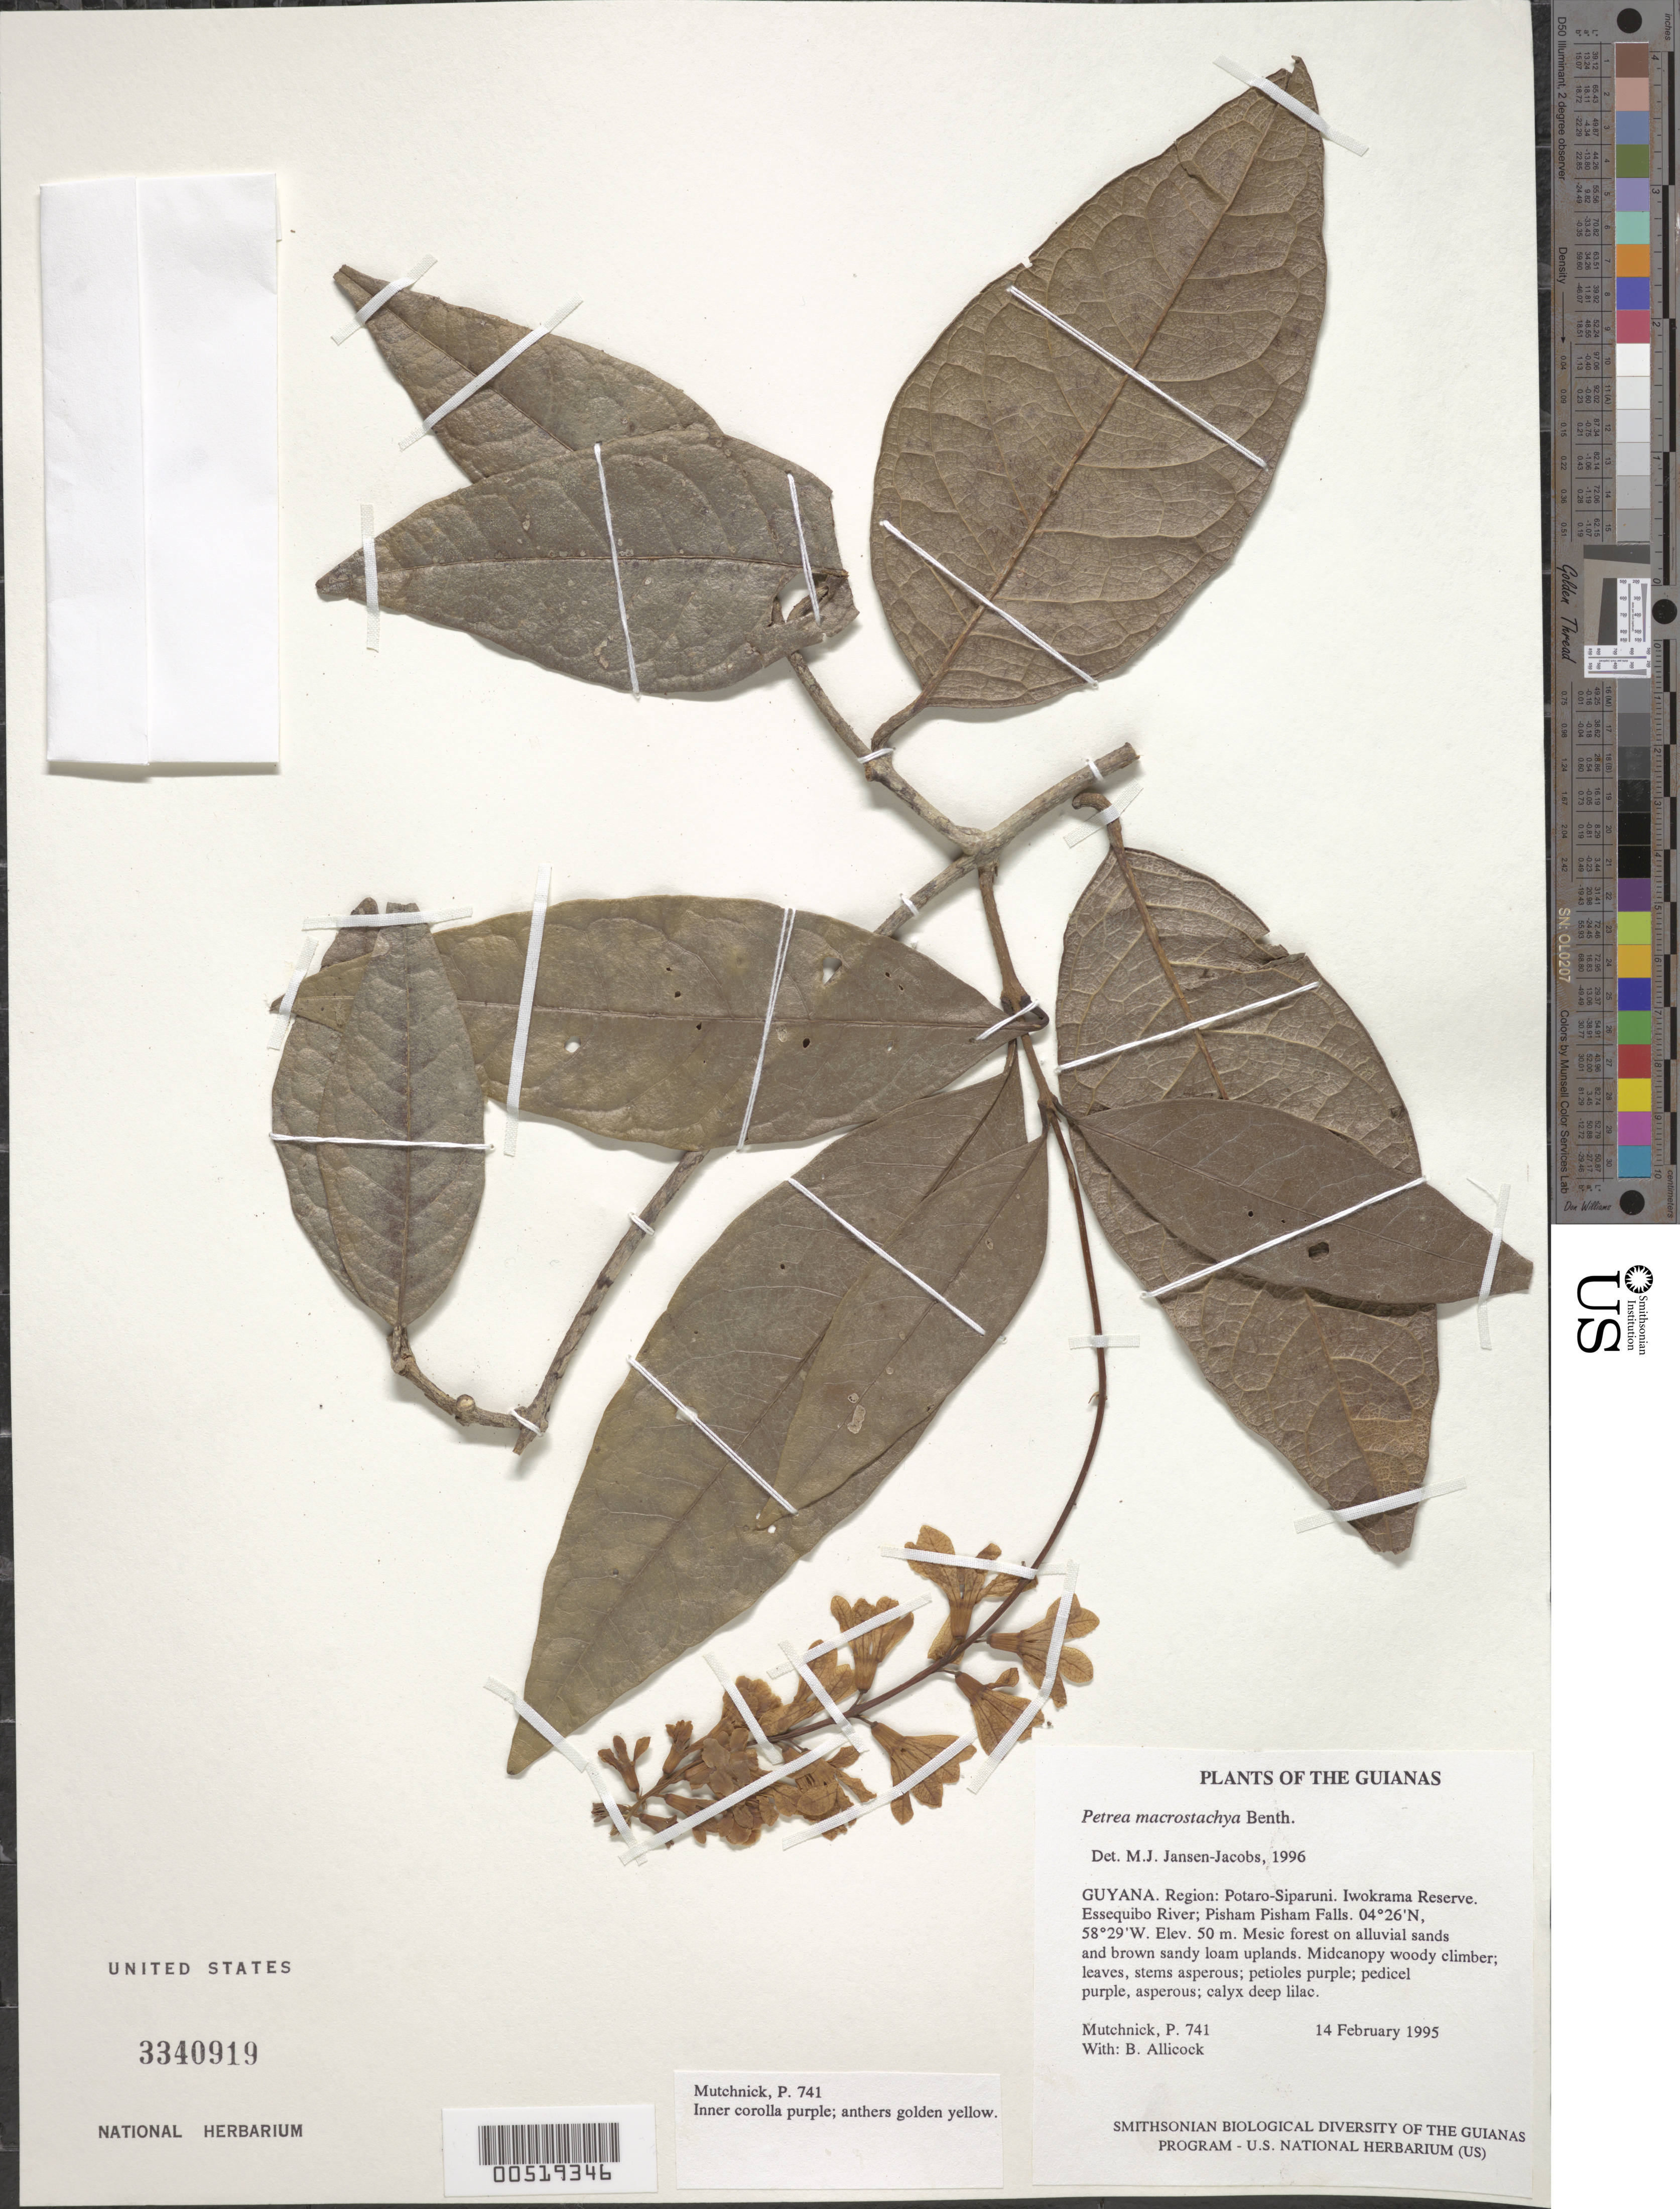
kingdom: Plantae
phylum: Tracheophyta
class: Magnoliopsida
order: Lamiales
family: Verbenaceae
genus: Petrea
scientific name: Petrea macrostachya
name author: Benth.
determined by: Jansen-Jacobs, M. J., (U), Nationaal Herbarium Nederland, Utrecht University branch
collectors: P. Mutchnick & B. Allicock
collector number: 741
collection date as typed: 14 February 1995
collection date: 1995-02-14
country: Guyana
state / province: Potaro-Siparuni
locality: Iwokrama Reserve. Essequibo River; Pisham Pisham Falls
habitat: Mesic forest on alluvial sands and brown sandy loam uplands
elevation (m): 50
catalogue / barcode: US 3340919